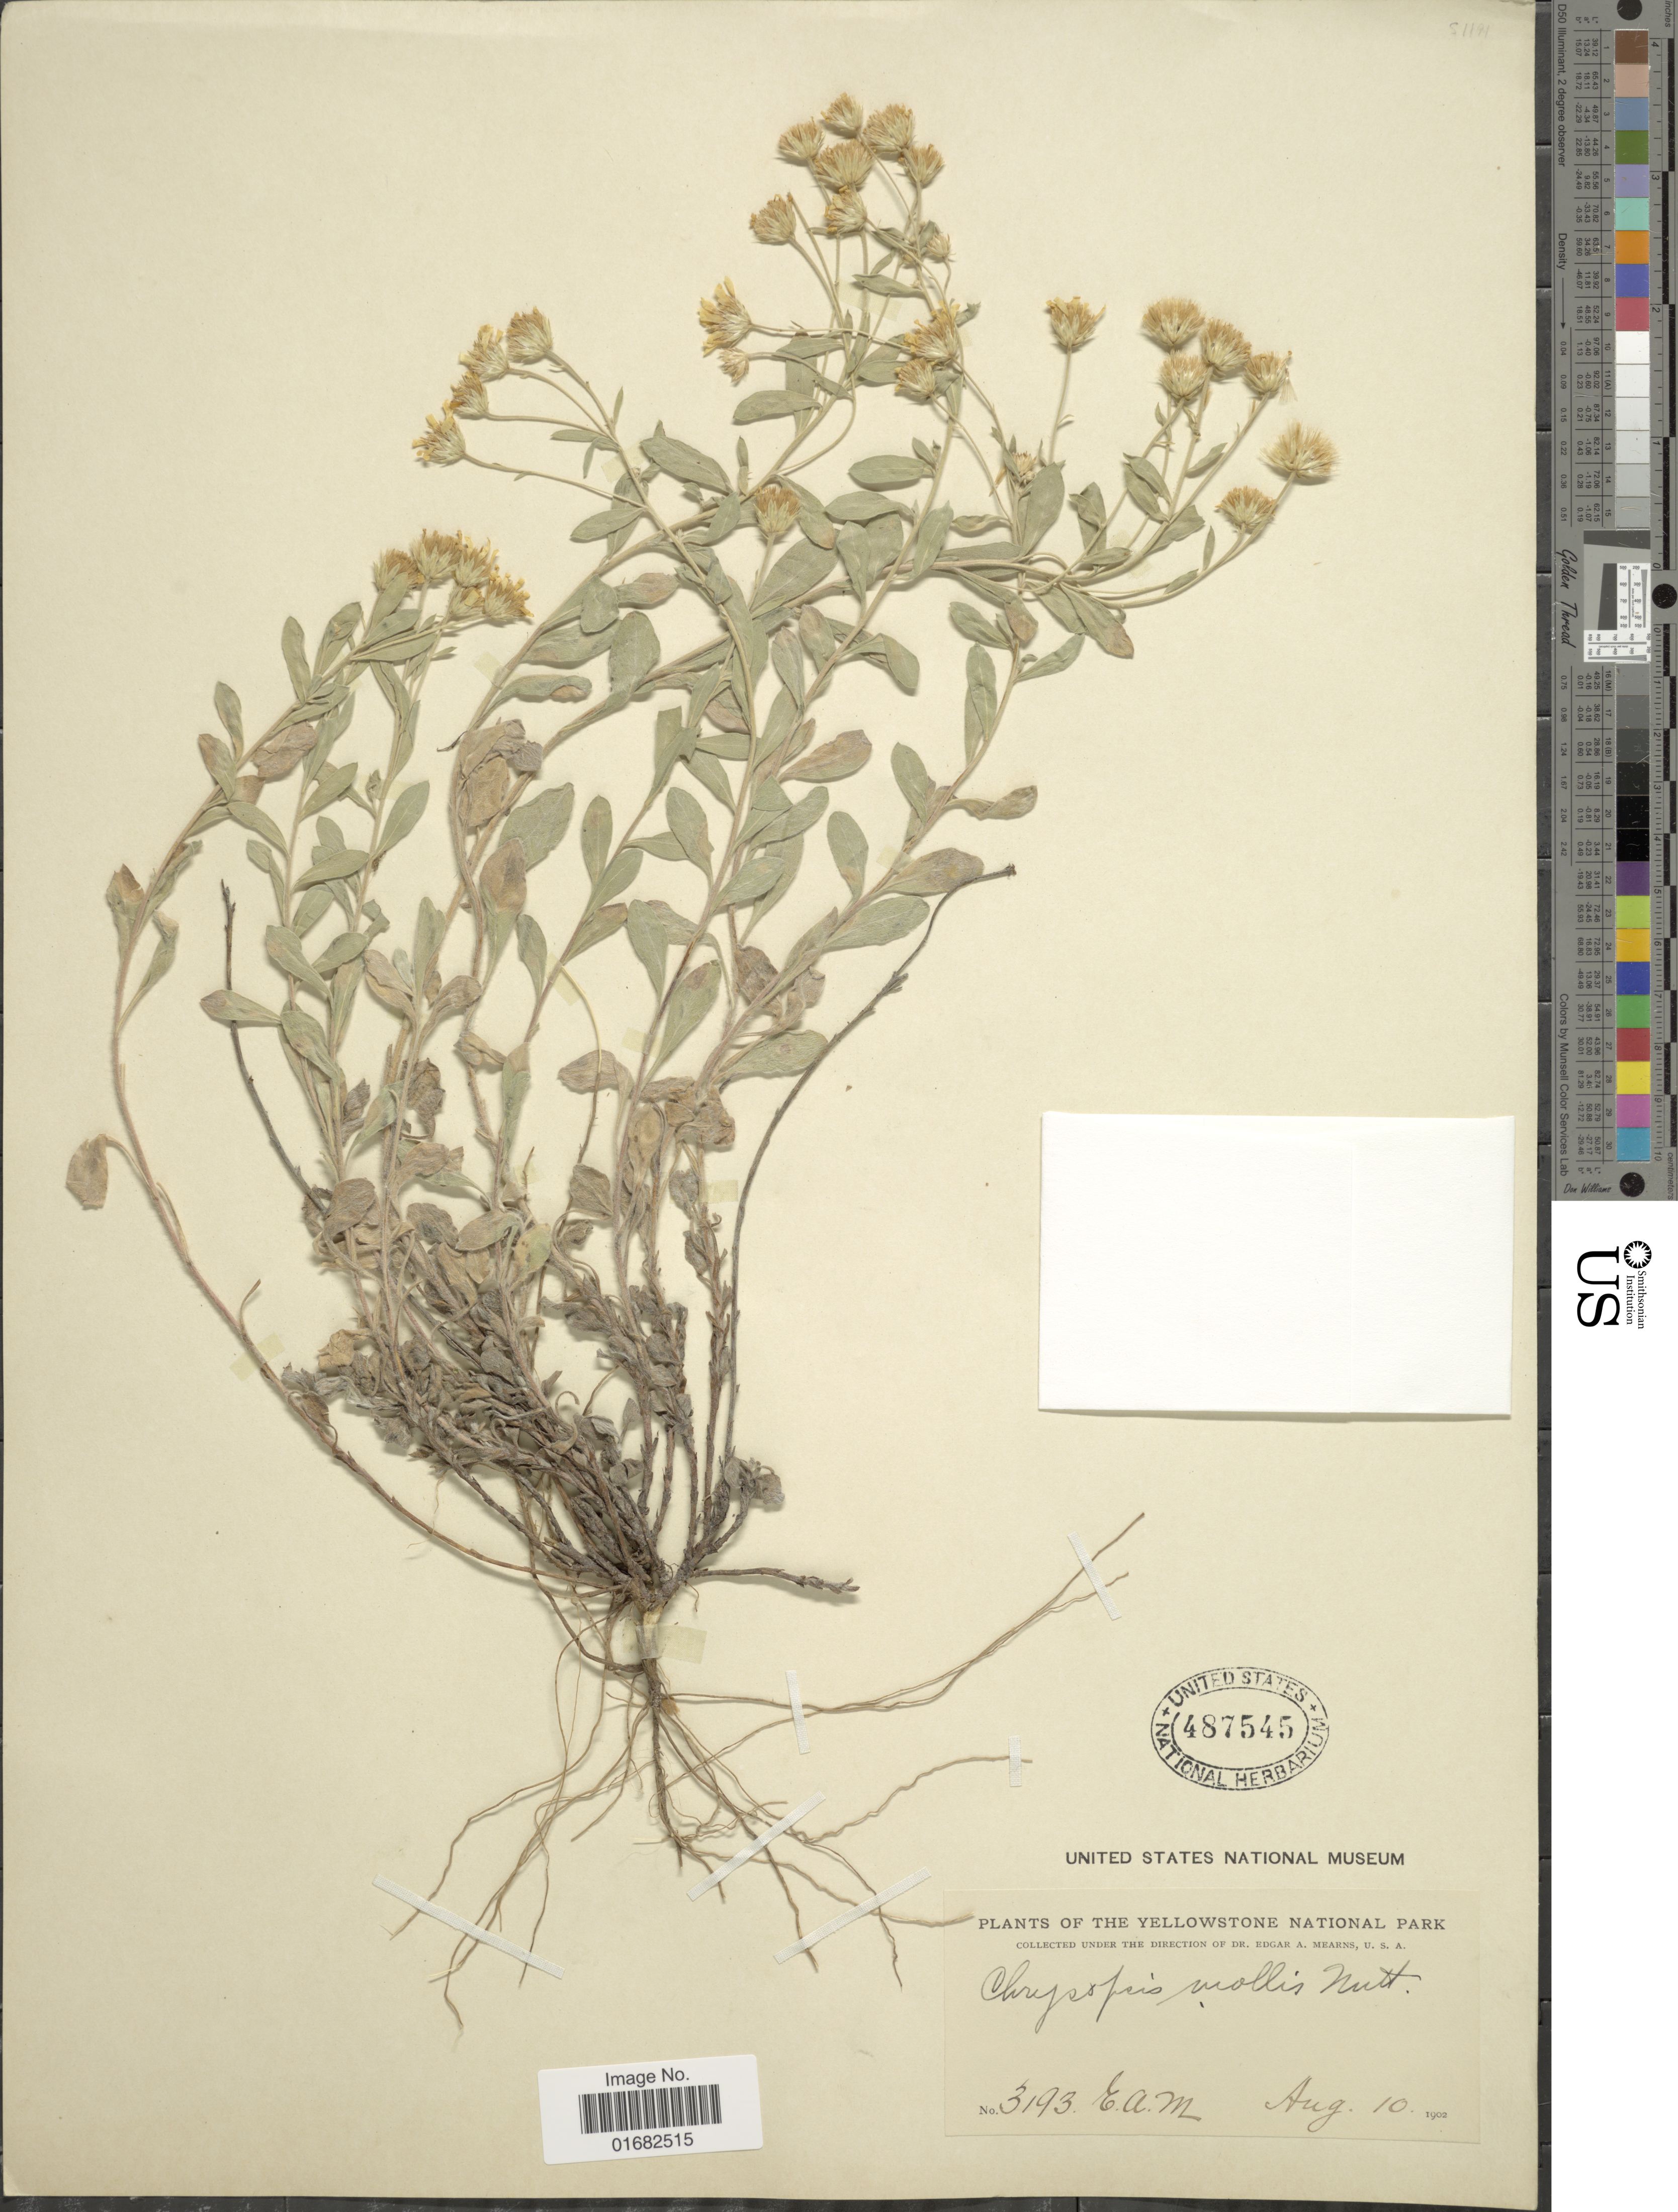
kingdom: Plantae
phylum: Tracheophyta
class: Magnoliopsida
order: Asterales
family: Asteraceae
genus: Heterotheca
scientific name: Heterotheca mollis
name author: Nutt.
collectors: E. A. Mearns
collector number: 3193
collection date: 1902-08-10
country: United States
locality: Yellowstone National Park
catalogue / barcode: US 487545